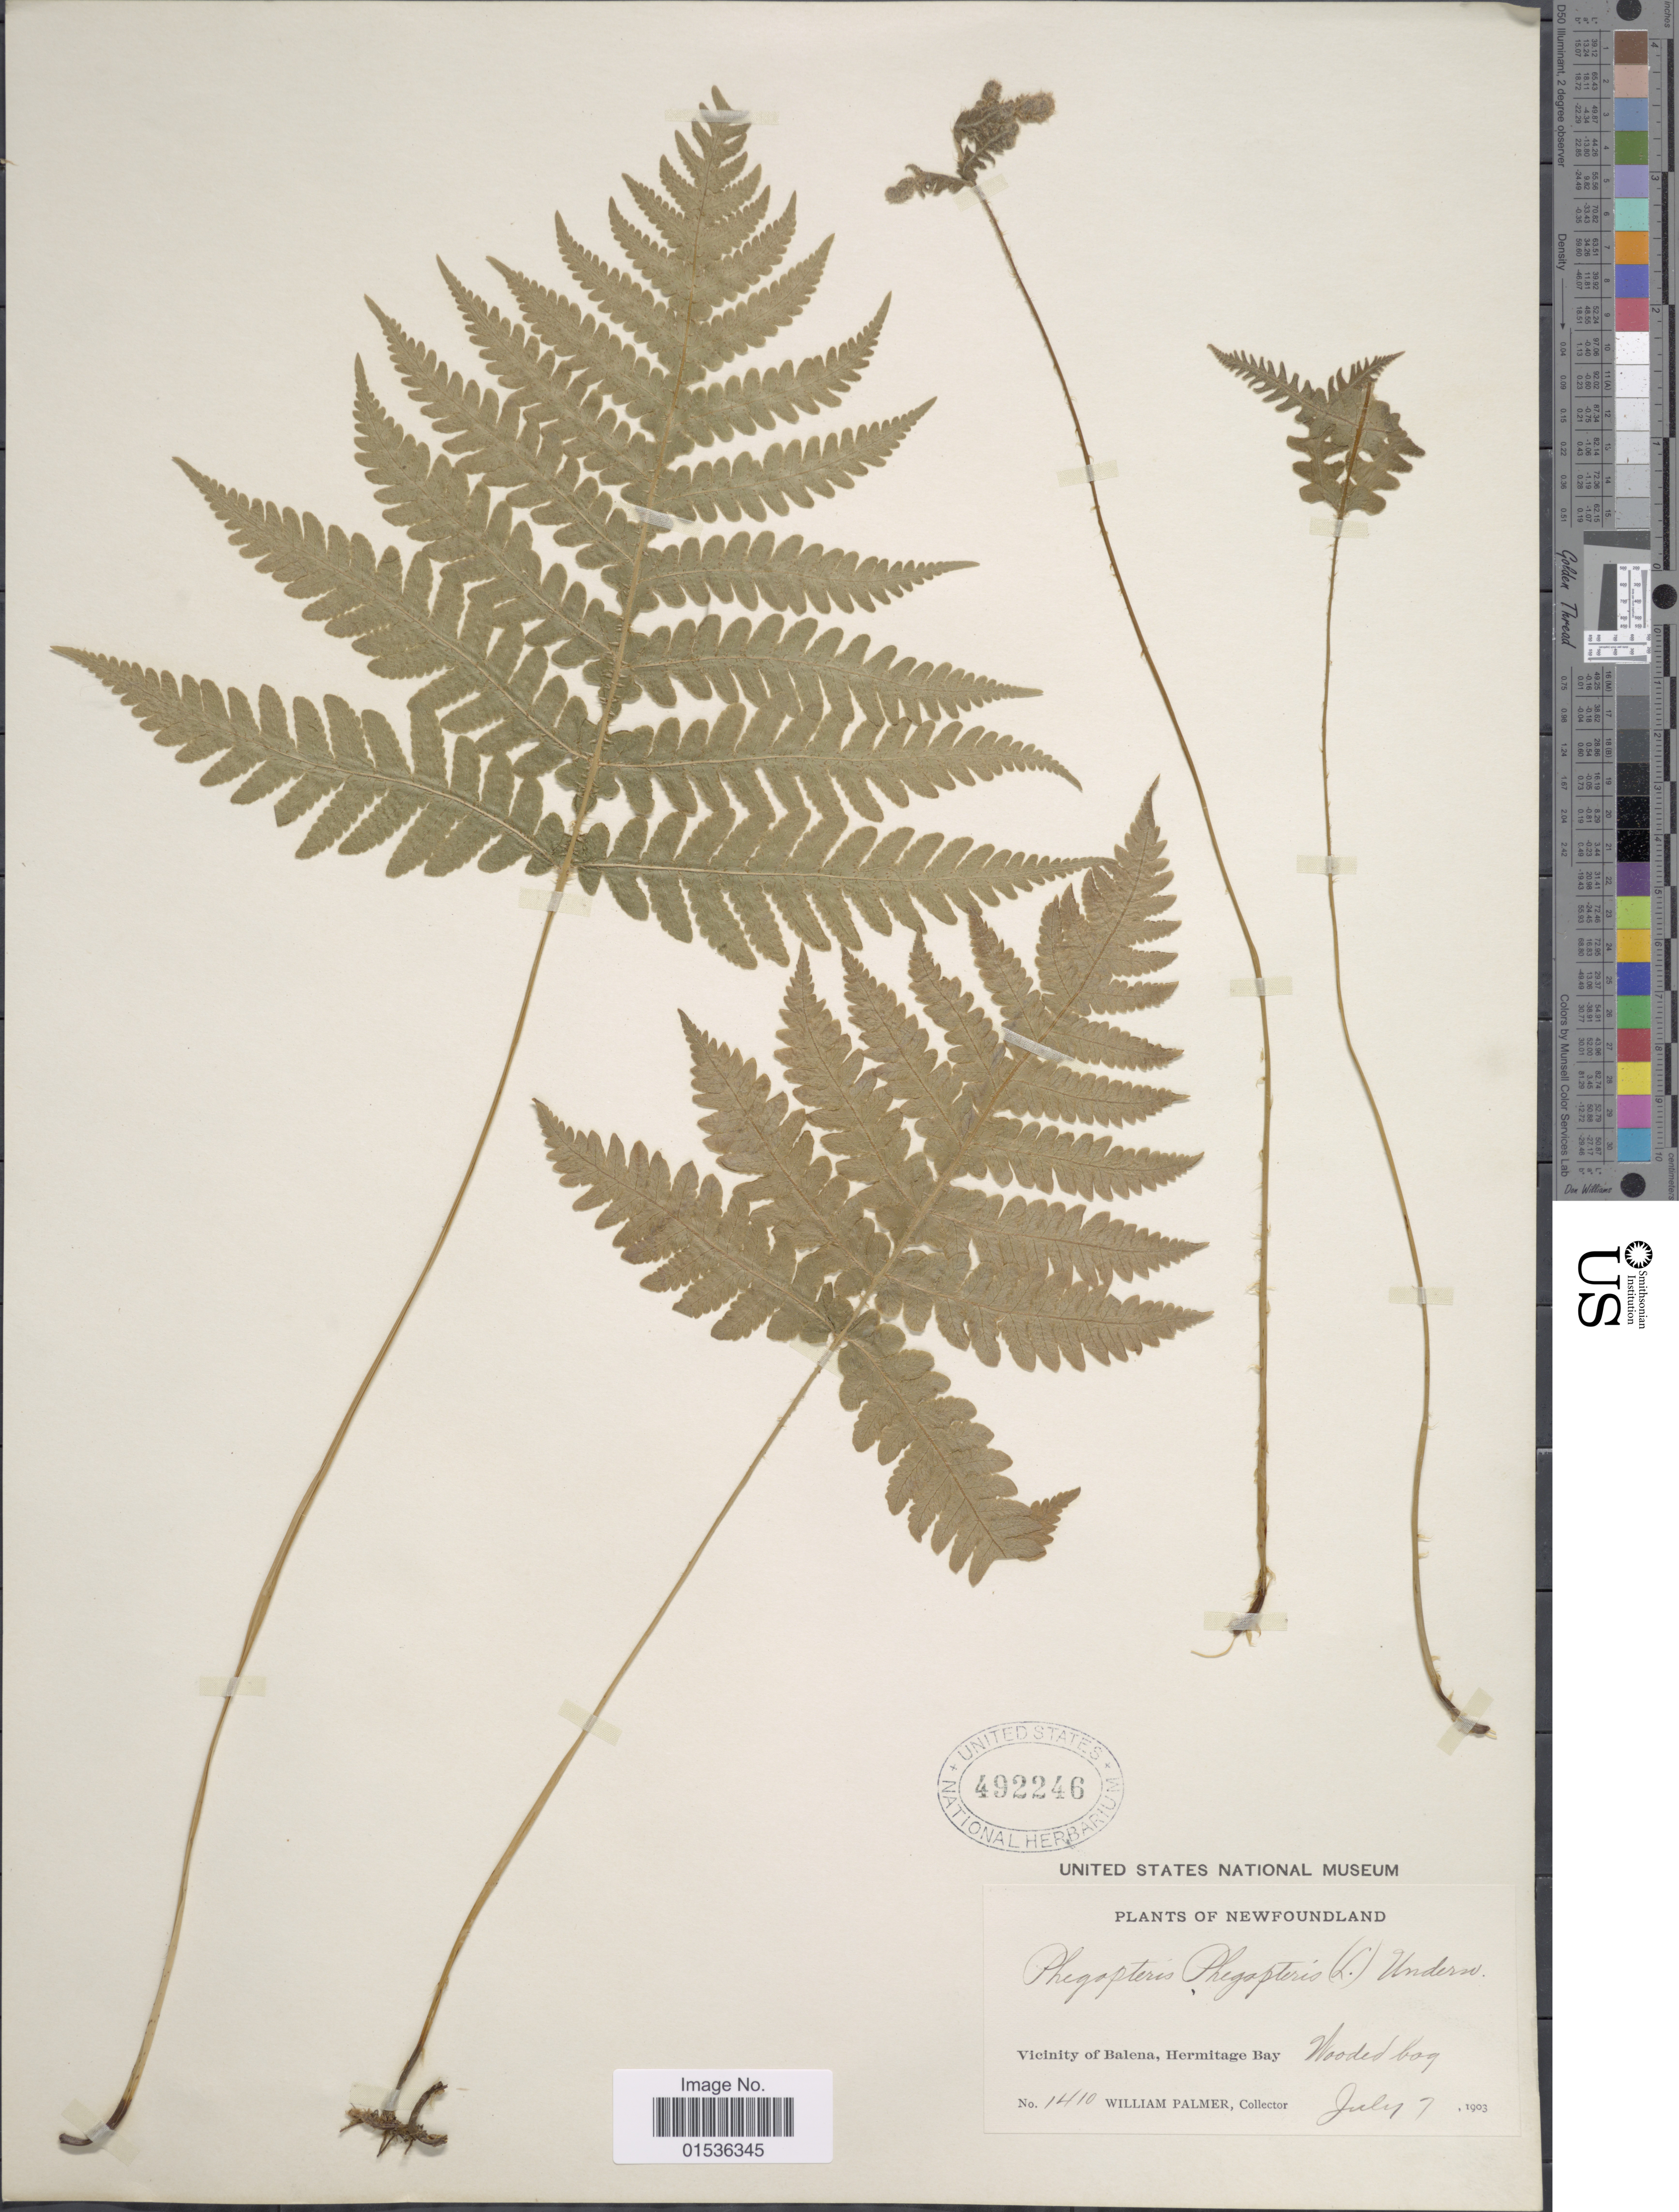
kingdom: Plantae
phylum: Tracheophyta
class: Polypodiopsida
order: Polypodiales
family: Thelypteridaceae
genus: Phegopteris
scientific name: Phegopteris connectilis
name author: (Michx.) Watt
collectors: W. Palmer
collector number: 1410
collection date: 1903-07-07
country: Canada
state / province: Newfoundland and Labrador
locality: Newfoundland. Vicinity of Balena, Hermitage Bay.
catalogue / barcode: US 492246